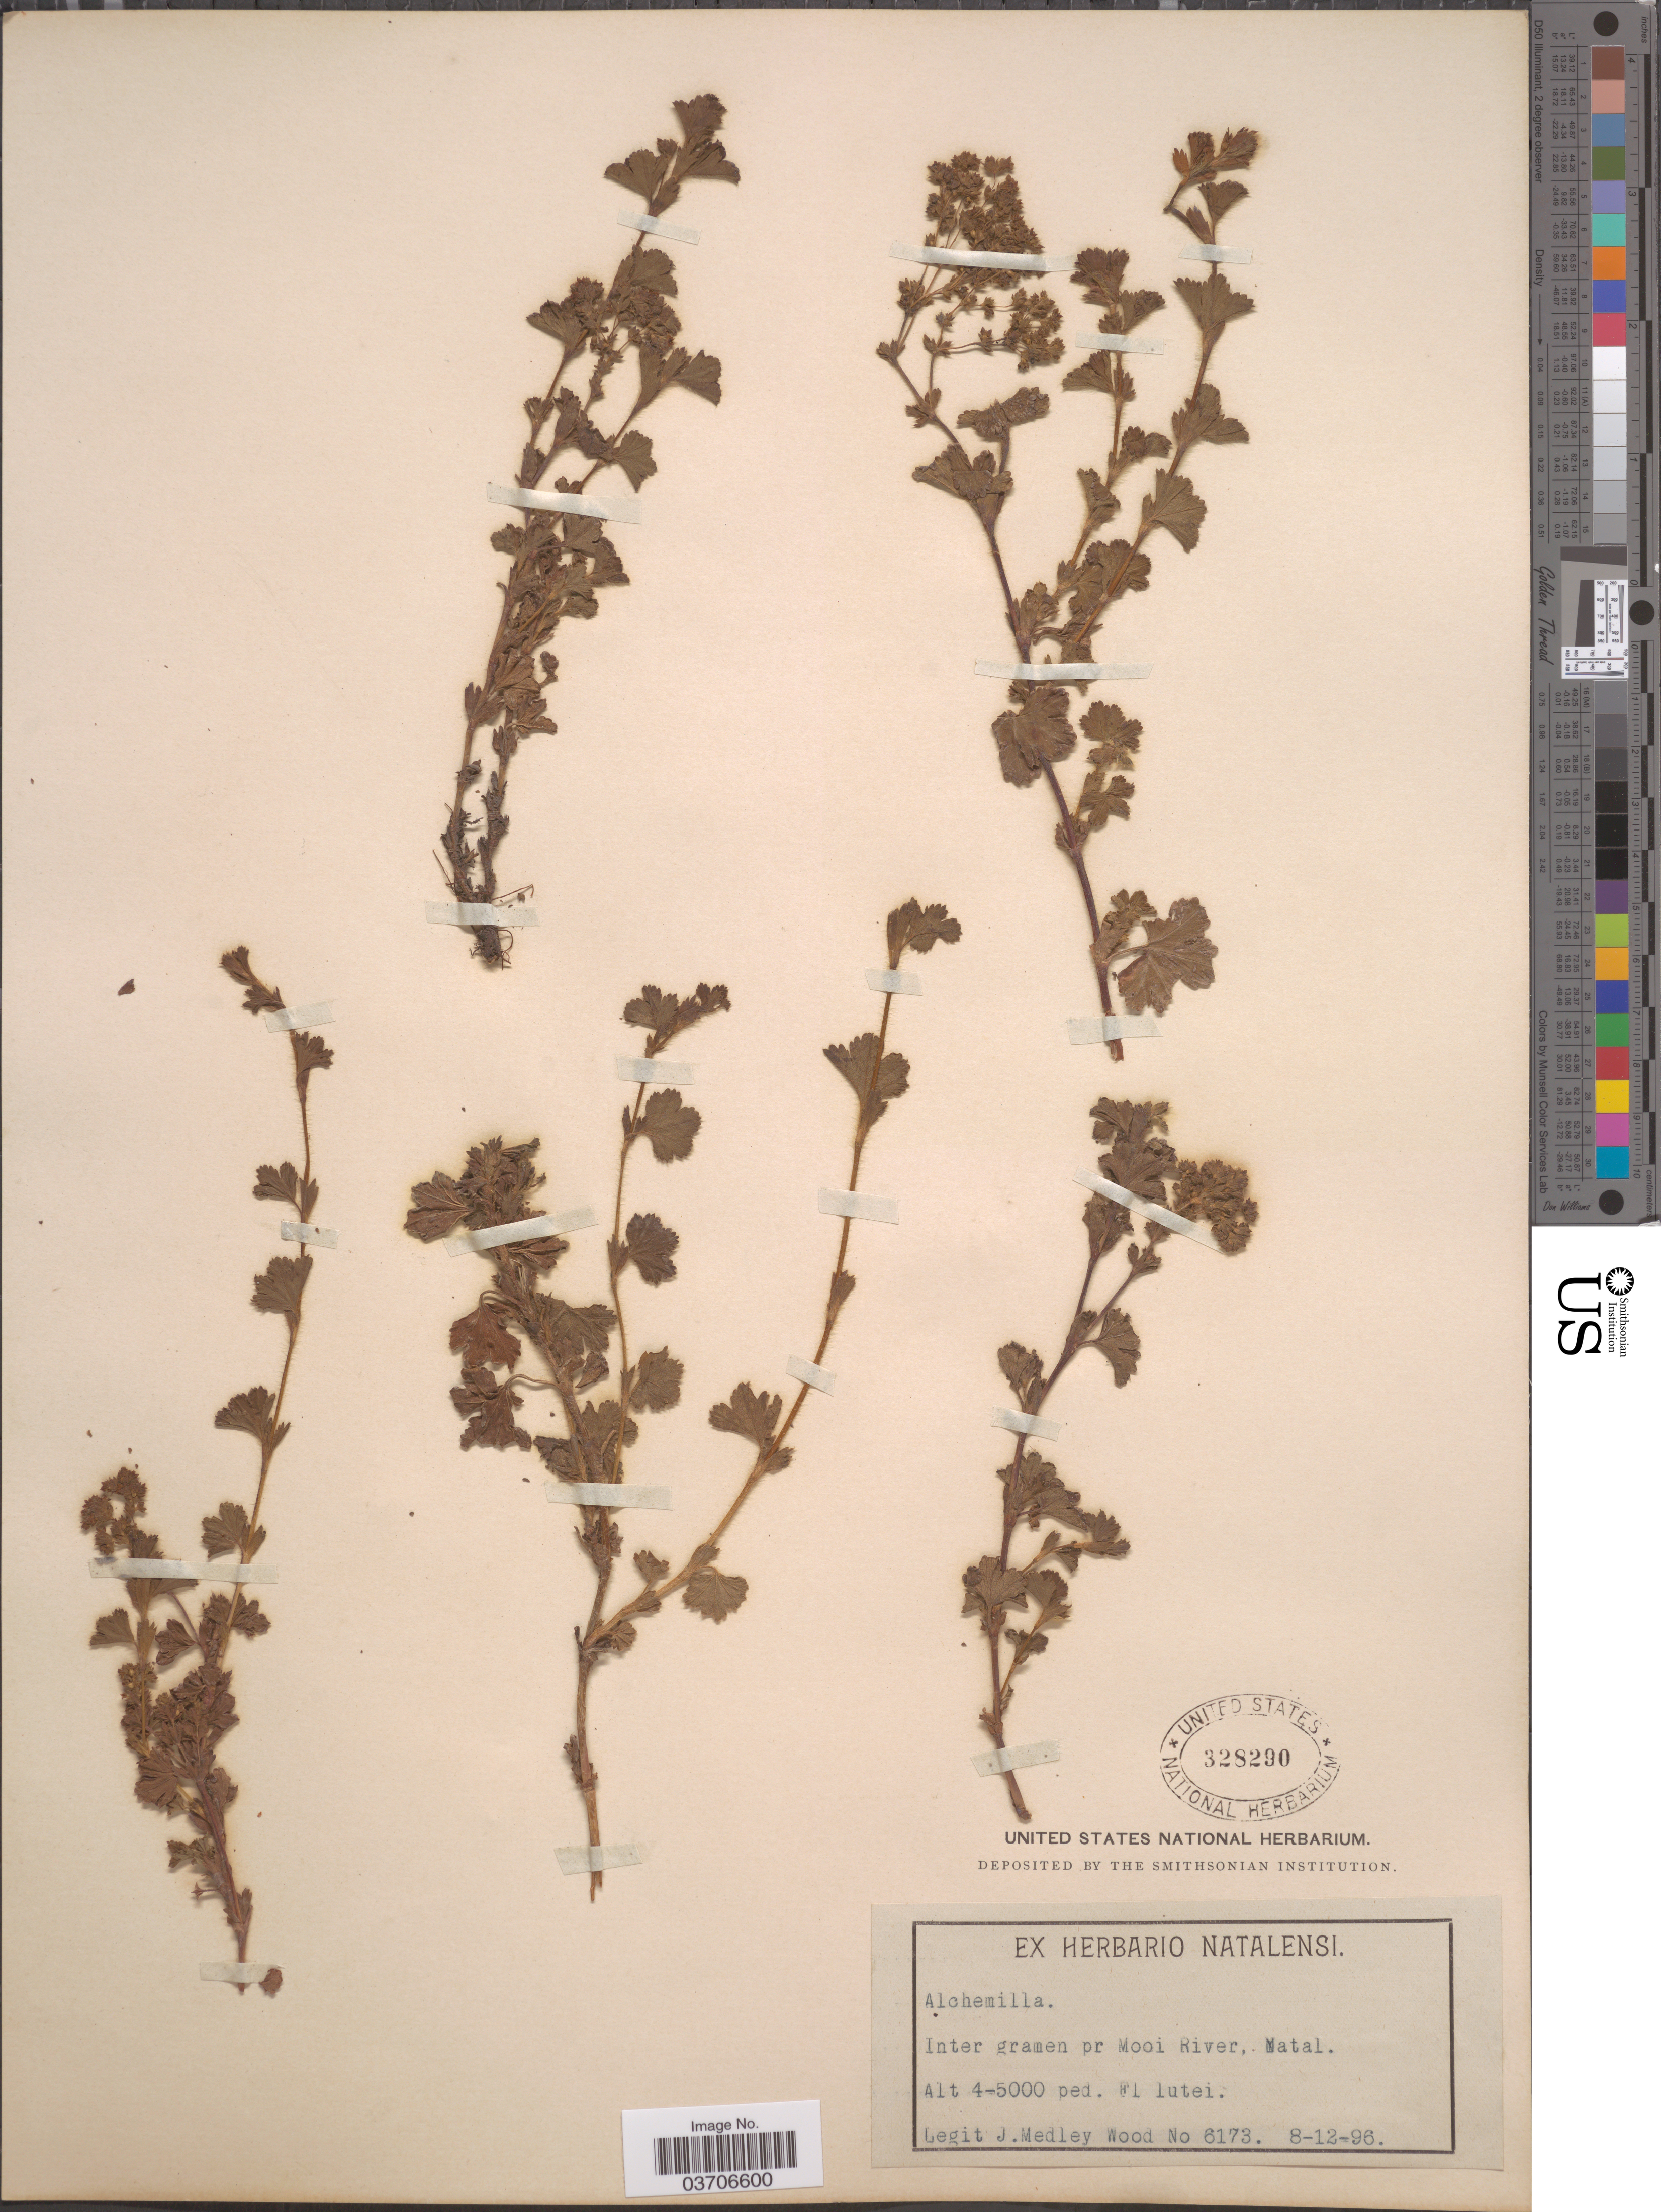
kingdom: Plantae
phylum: Tracheophyta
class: Magnoliopsida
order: Rosales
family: Rosaceae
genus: Alchemilla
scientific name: Alchemilla capensis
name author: Thunb.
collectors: J. Medley Wood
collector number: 6173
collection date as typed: Transcribed d/m/y: 8/12/96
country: South Africa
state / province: KwaZulu-Natal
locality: Inter gramen pr Mooi River, Natal.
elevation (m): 1219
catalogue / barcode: US 328290